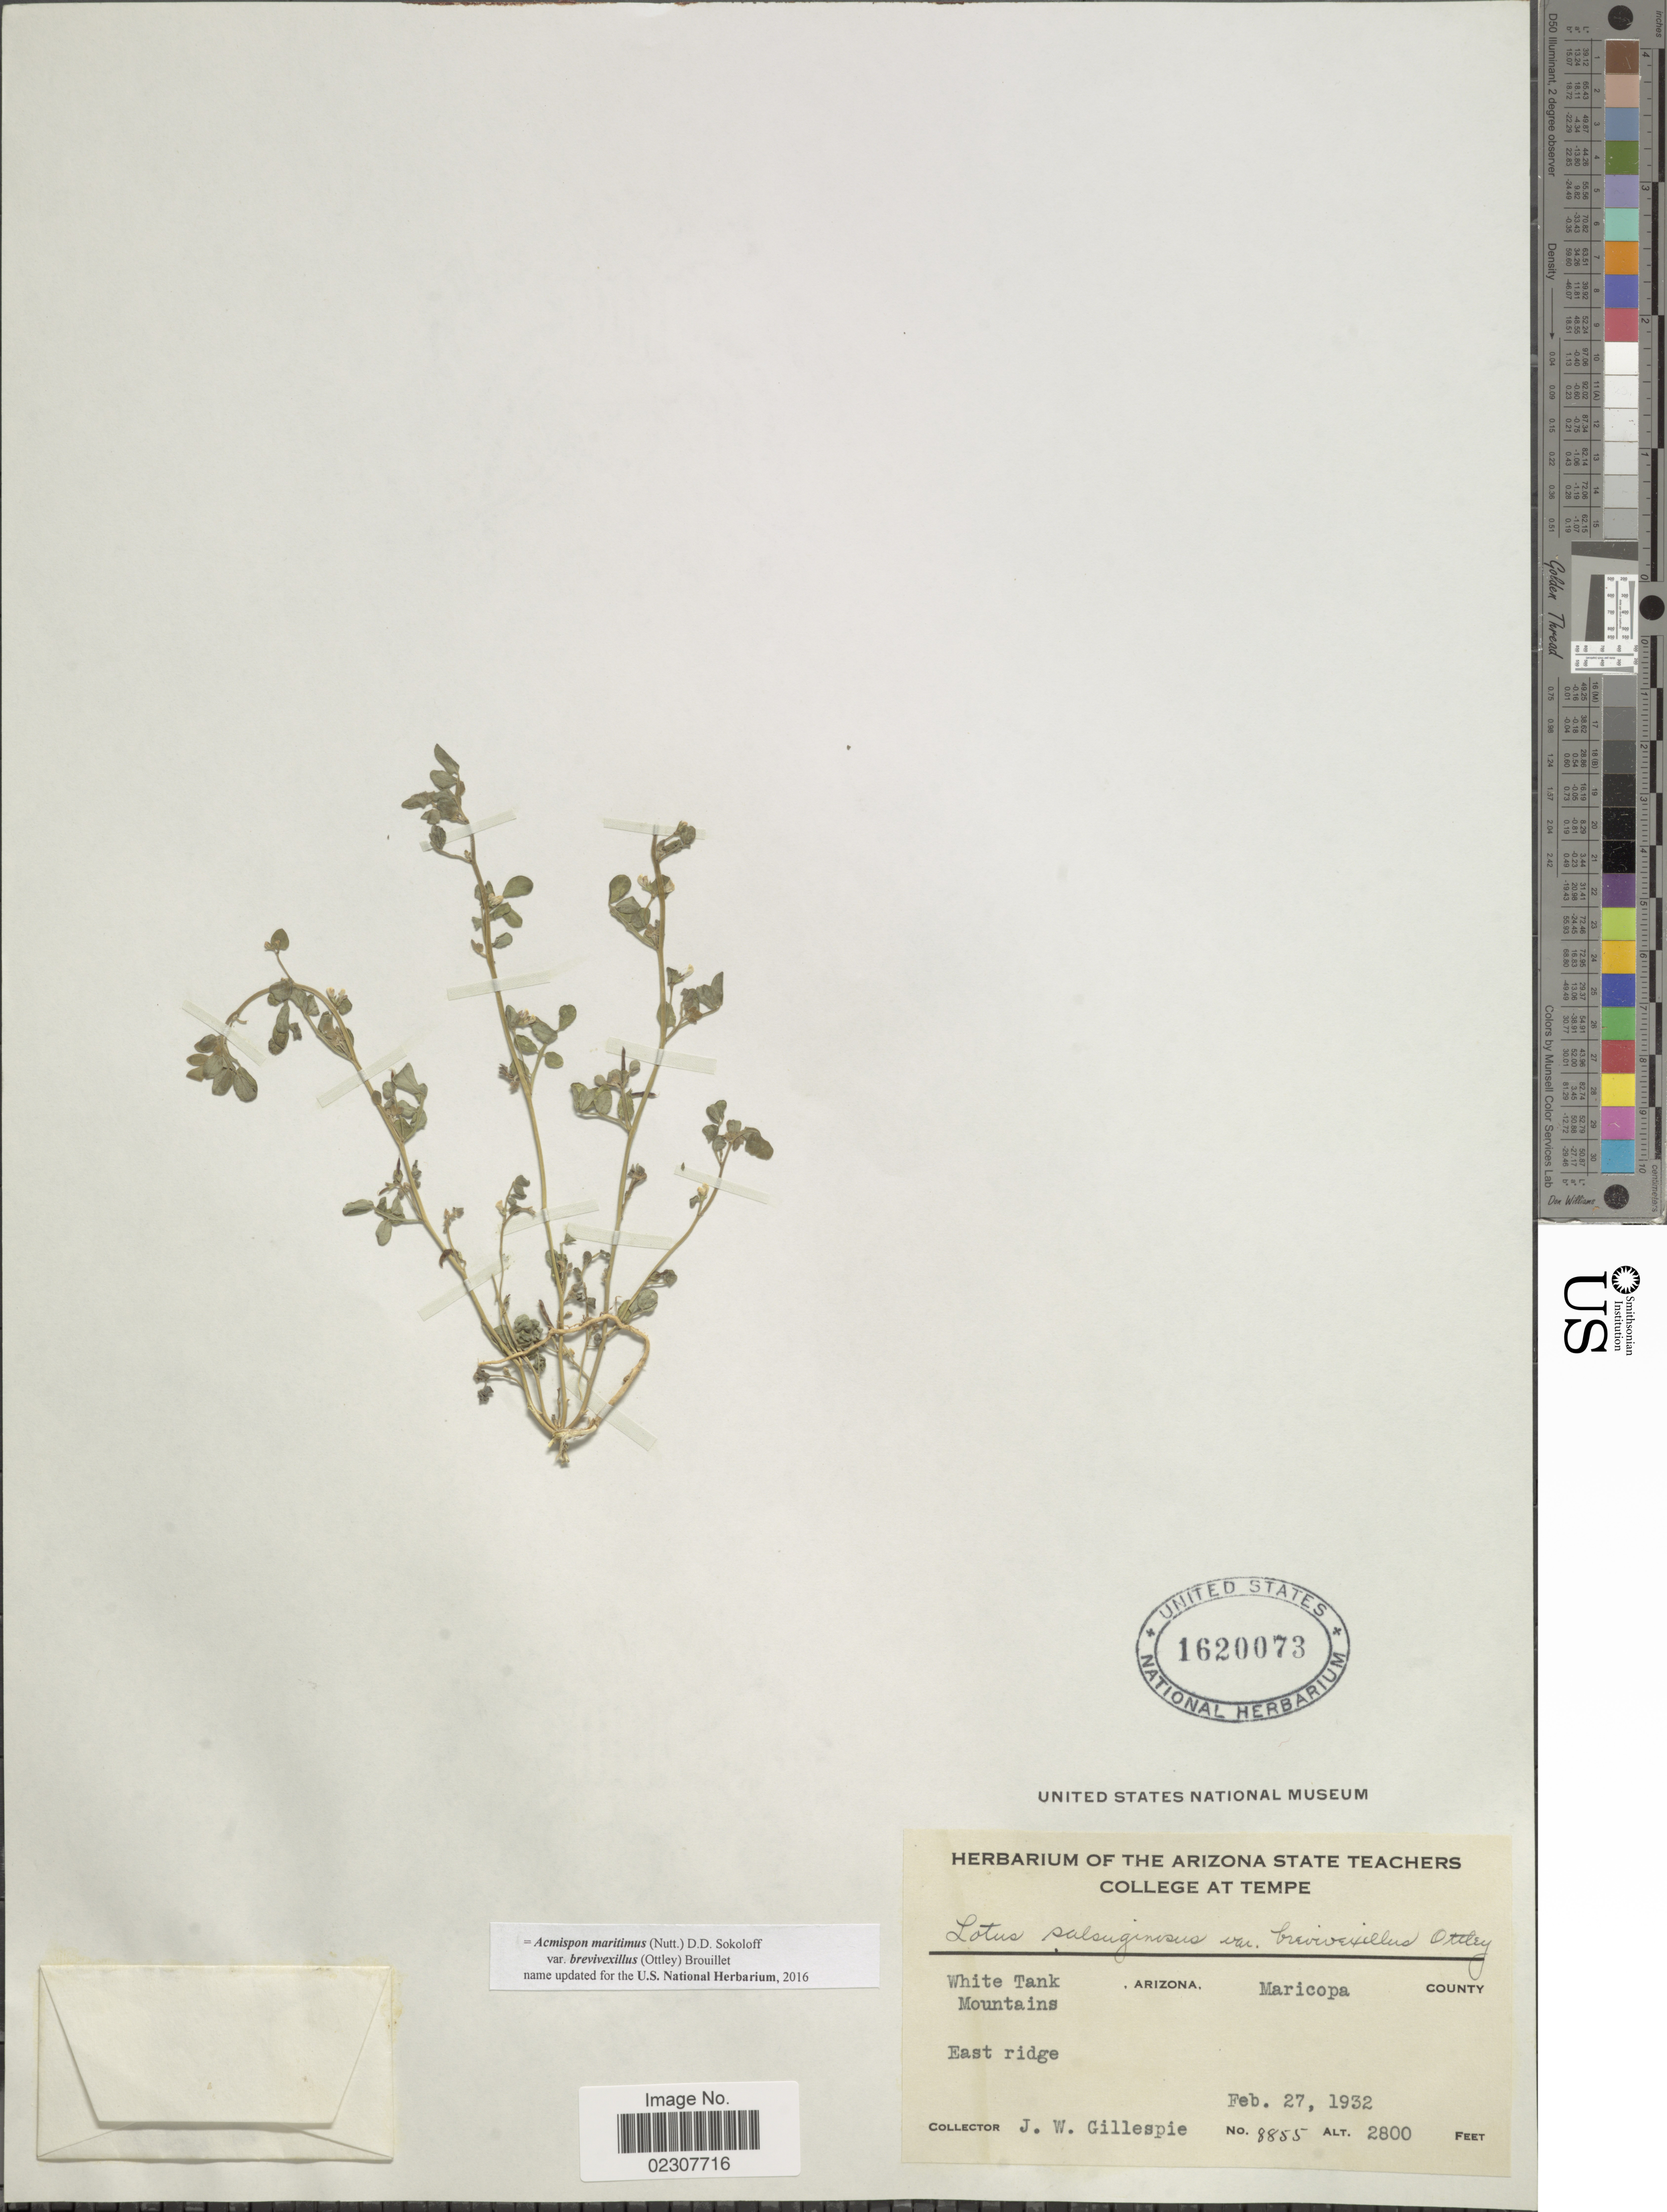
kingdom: Plantae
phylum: Tracheophyta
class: Magnoliopsida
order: Fabales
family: Fabaceae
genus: Acmispon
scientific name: Acmispon maritimus var. brevivexillus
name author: (Ottley) Brouillet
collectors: J. W. Gillespie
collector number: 8855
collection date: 1932-02-27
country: United States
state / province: Arizona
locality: White Tank, Maricopa County Mountains, East ridge.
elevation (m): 853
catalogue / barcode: US 1620073